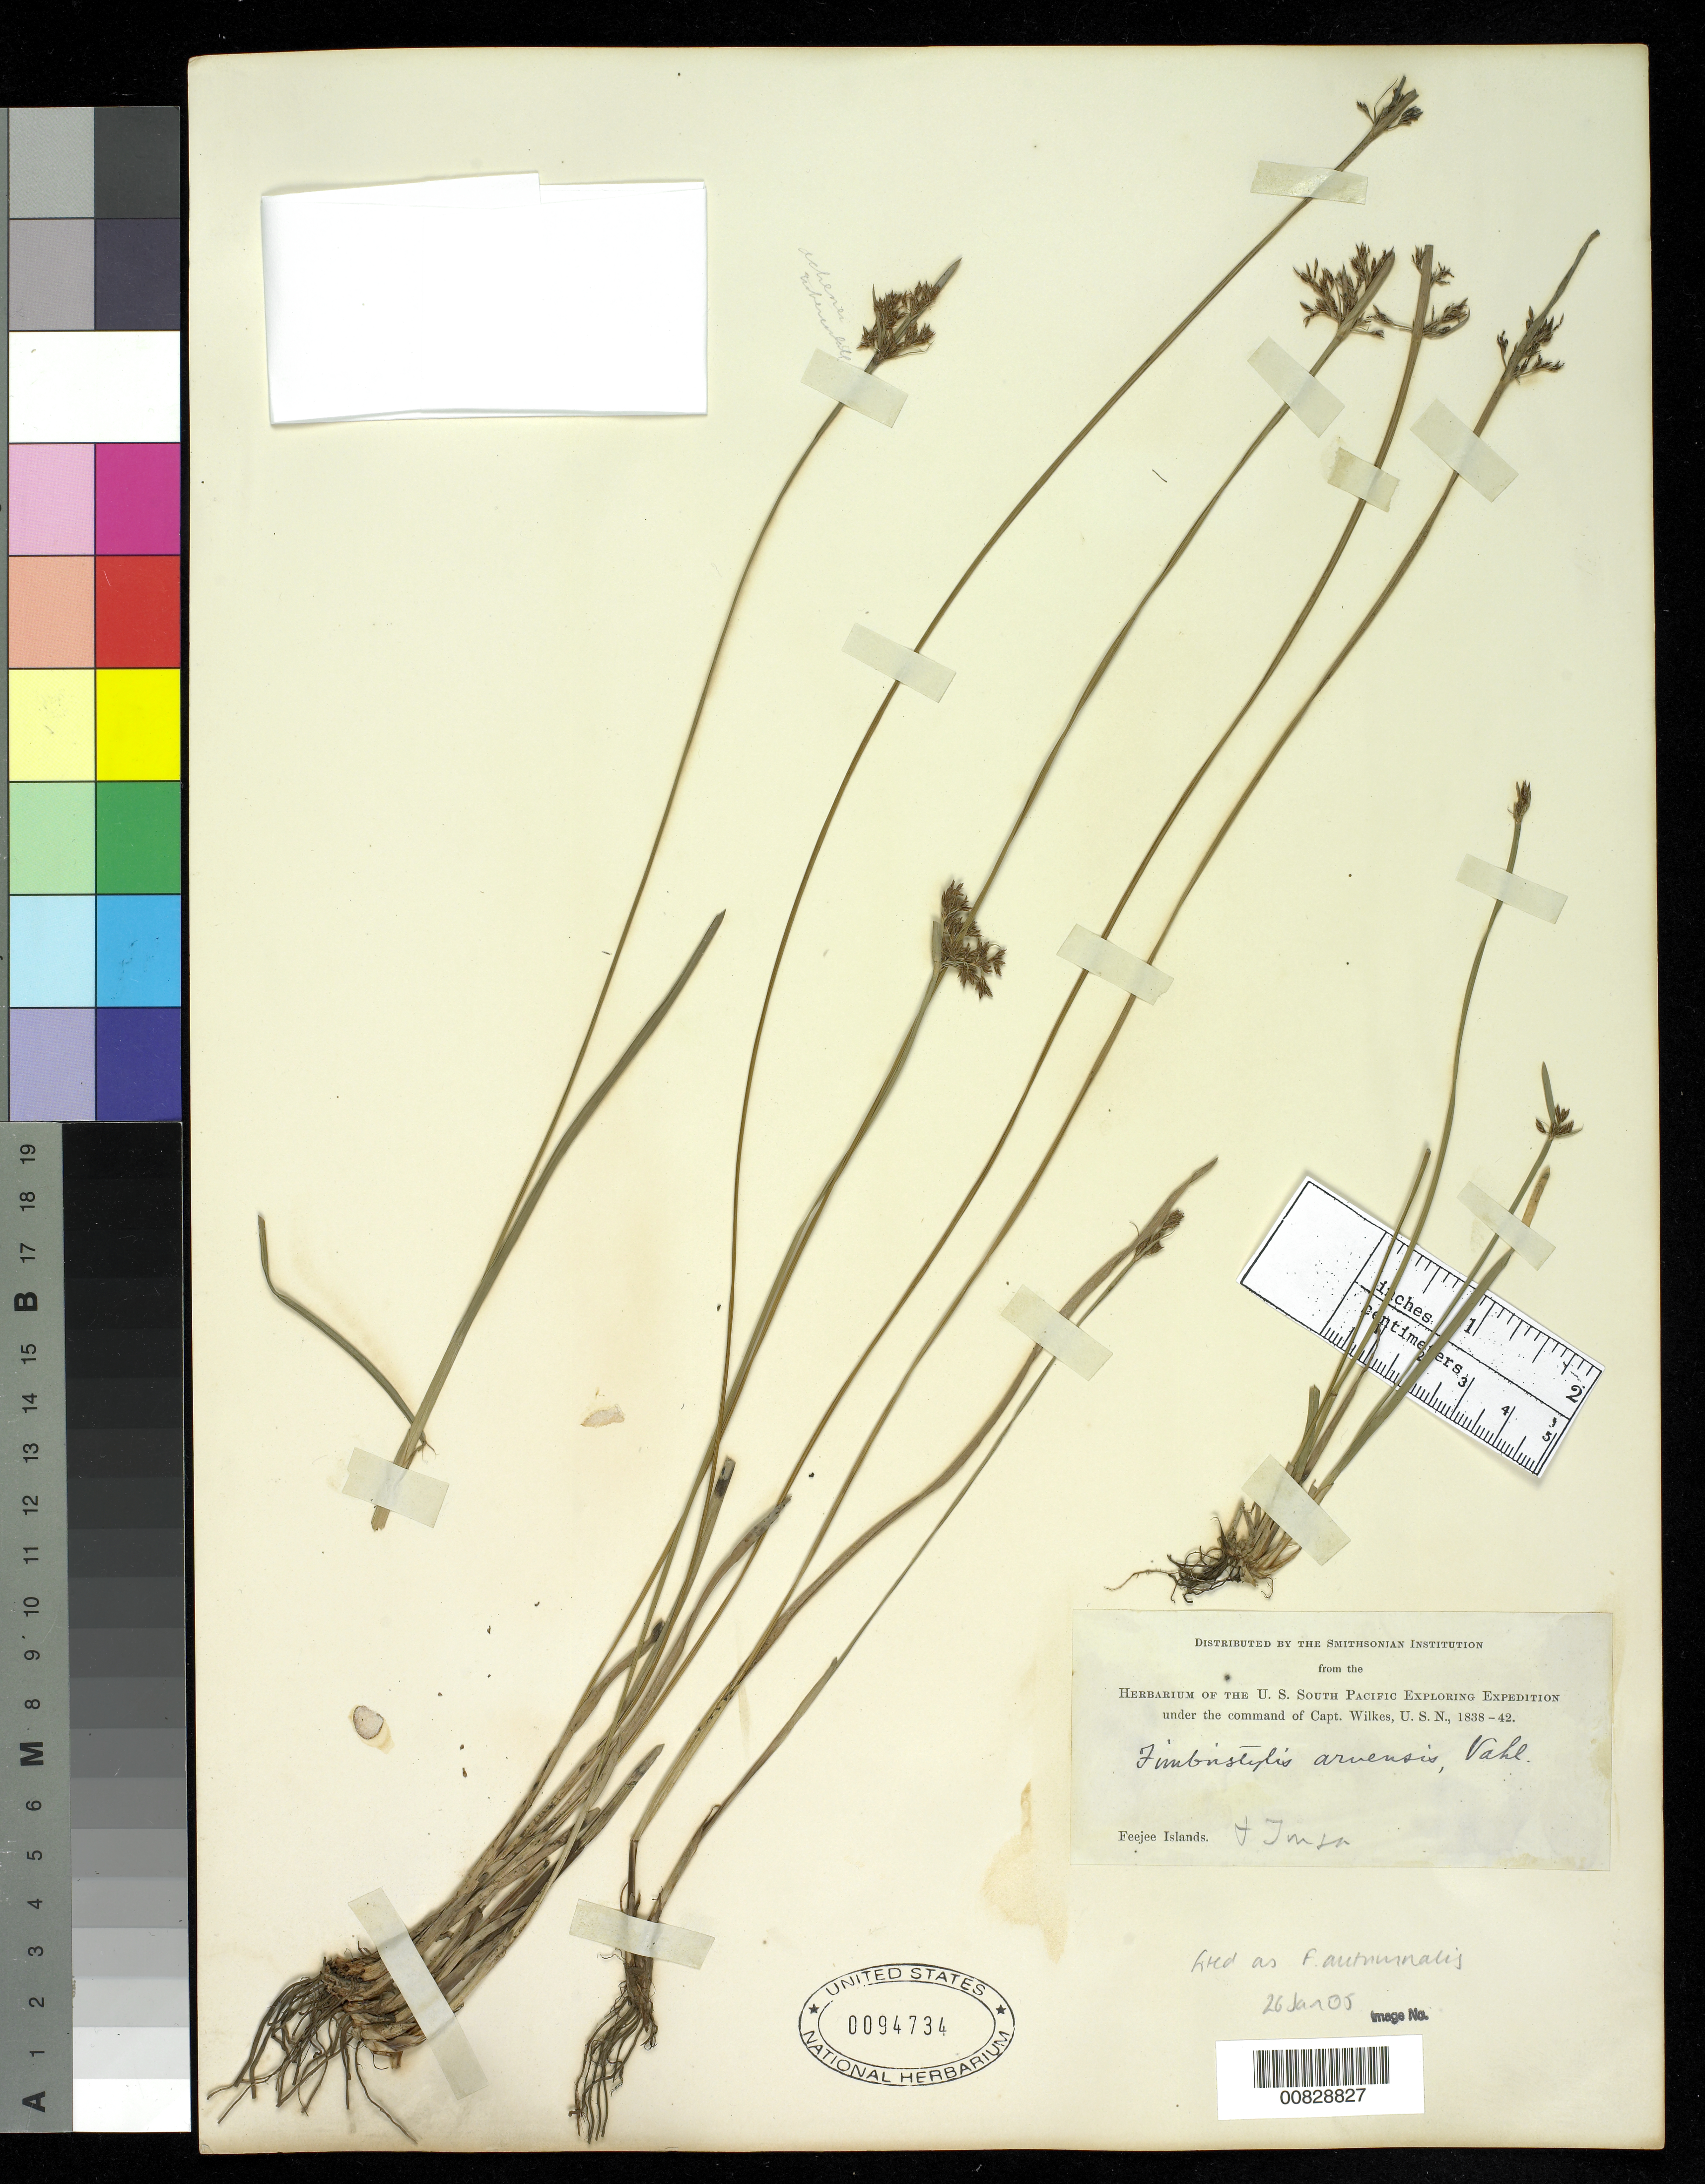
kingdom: Plantae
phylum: Tracheophyta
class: Liliopsida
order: Poales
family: Cyperaceae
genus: Fimbristylis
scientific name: Fimbristylis autumnalis (L.) Roem. & Schult.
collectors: Wilkes Explor. Exped.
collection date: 1838/1842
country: Fiji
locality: Fiji & Tonga?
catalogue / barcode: US 94734